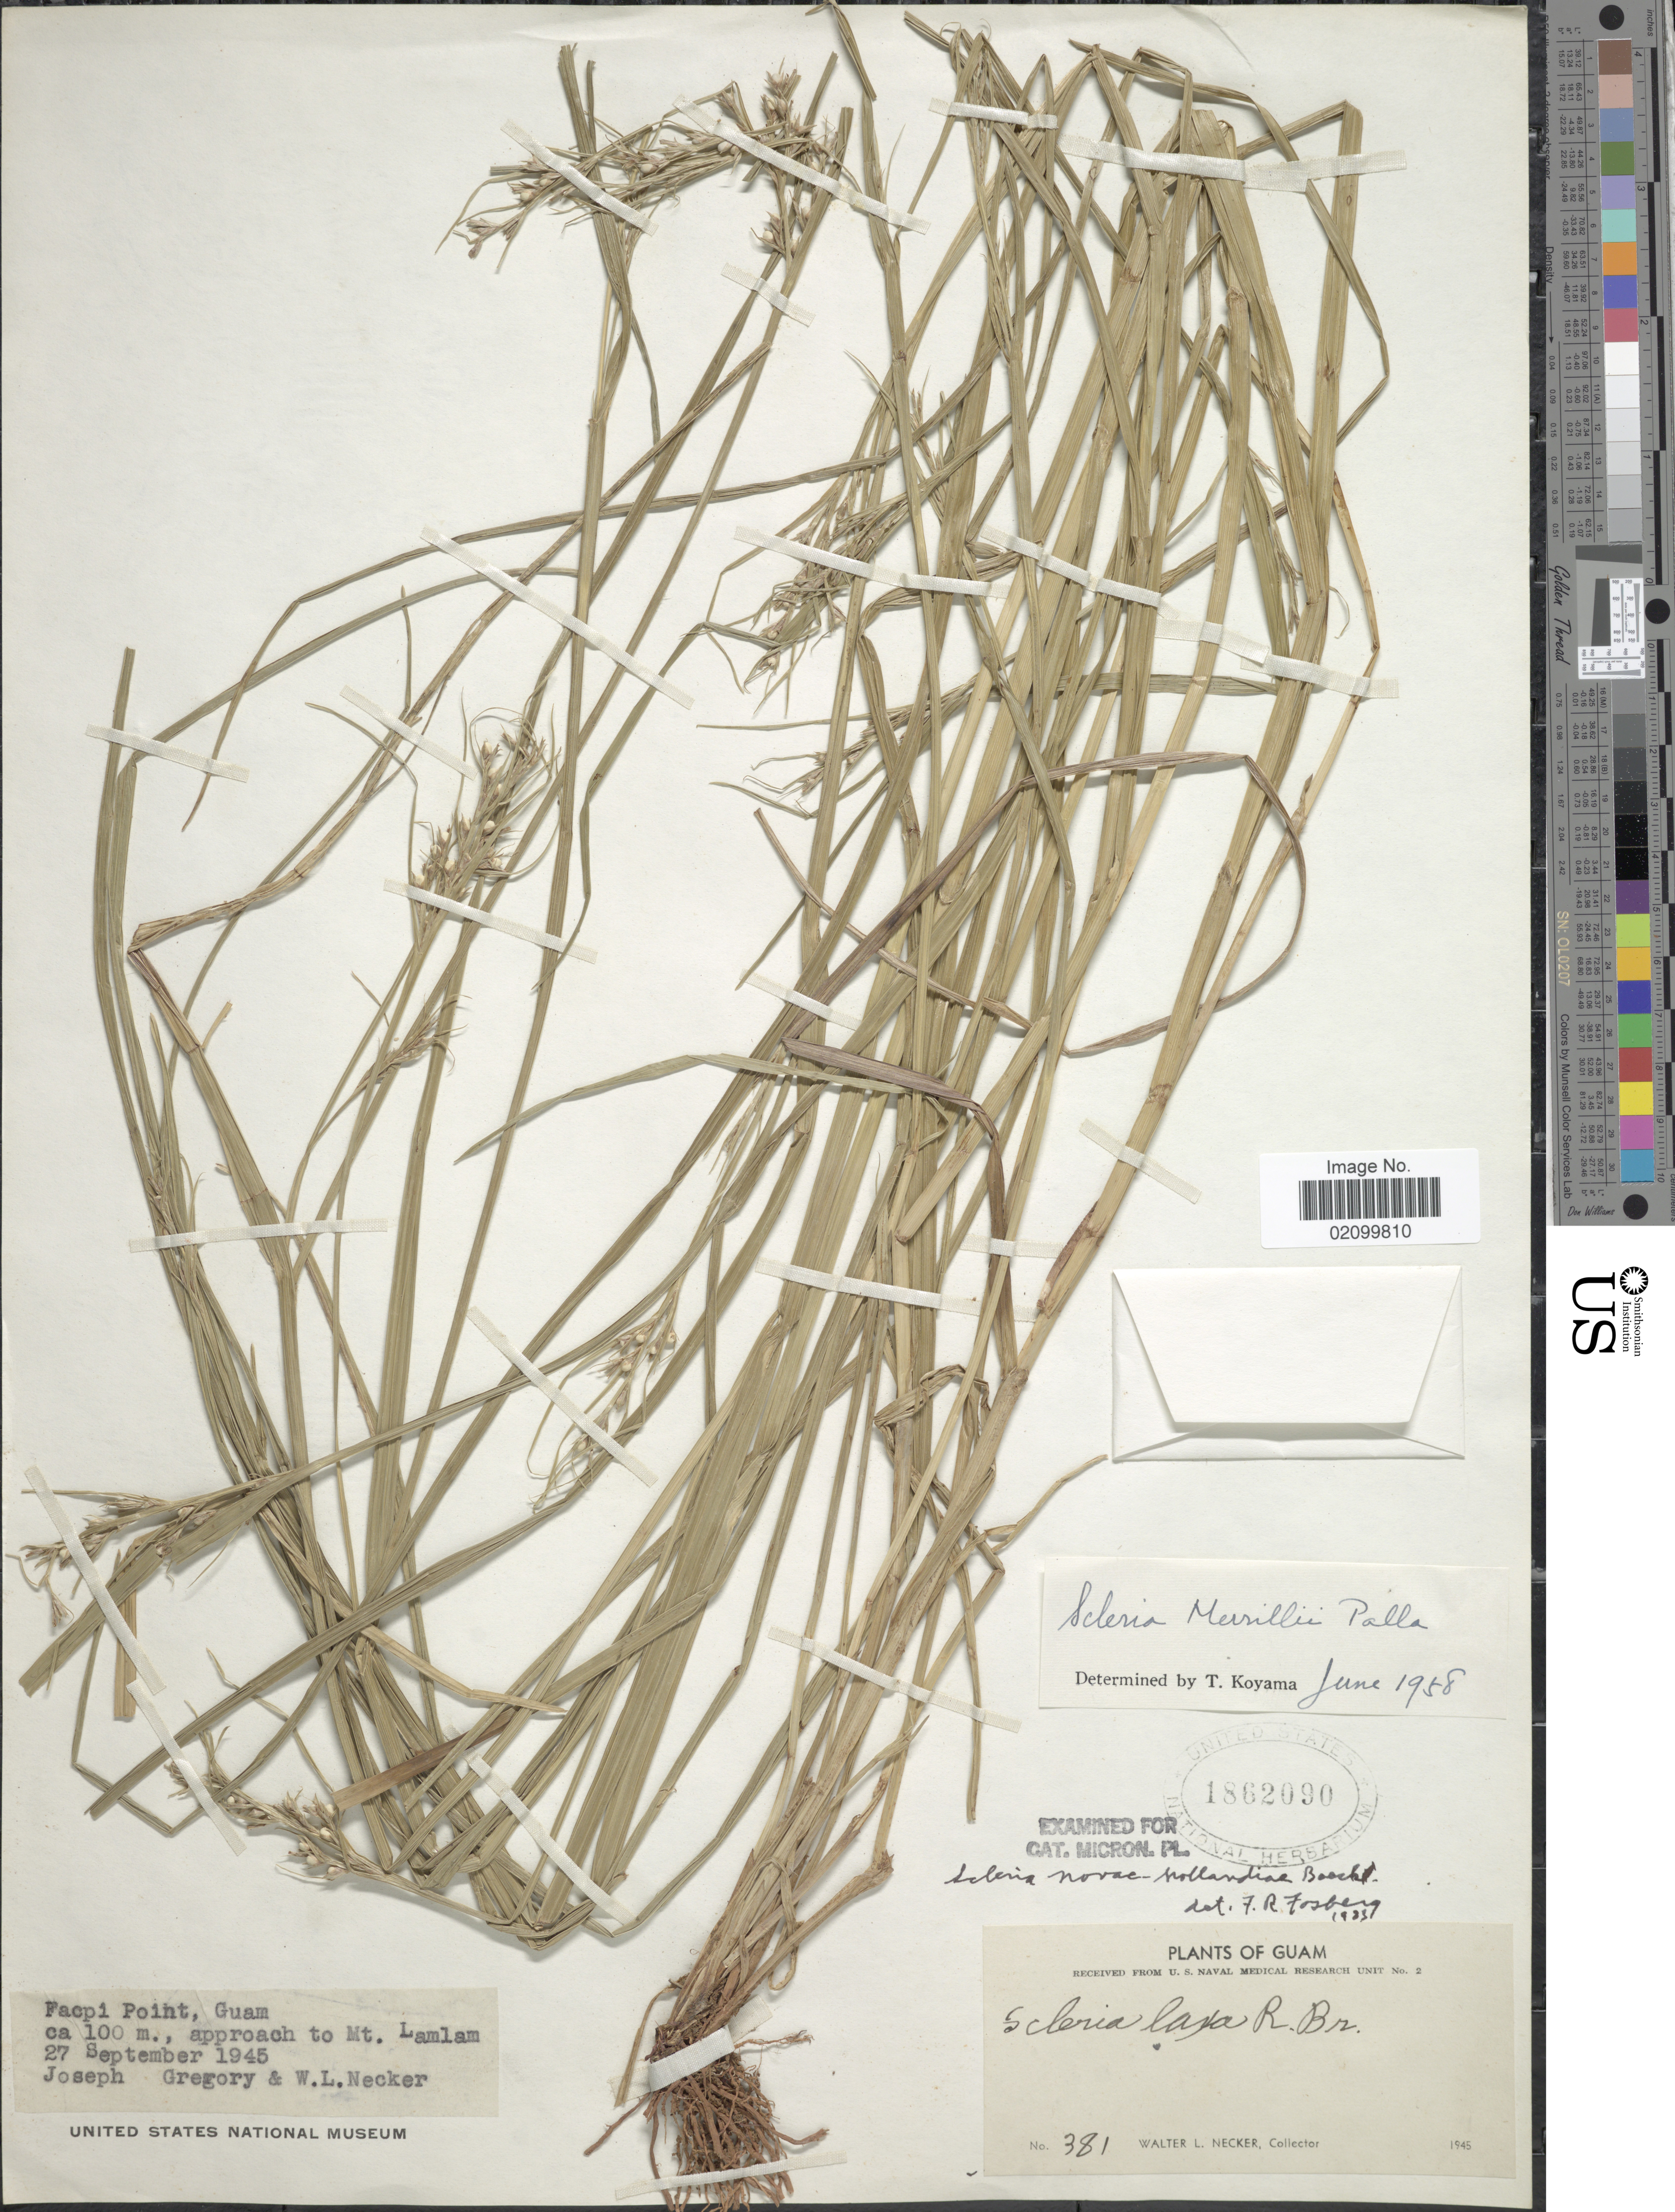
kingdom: Plantae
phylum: Tracheophyta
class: Liliopsida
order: Poales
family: Cyperaceae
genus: Scleria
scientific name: Scleria novae-hollandiae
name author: Boeckeler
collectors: W. L. Necker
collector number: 381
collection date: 1945-09-27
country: Guam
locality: Facepi Point, Guam. Approach to Mt. Lamlam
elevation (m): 100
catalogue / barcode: US 1862090